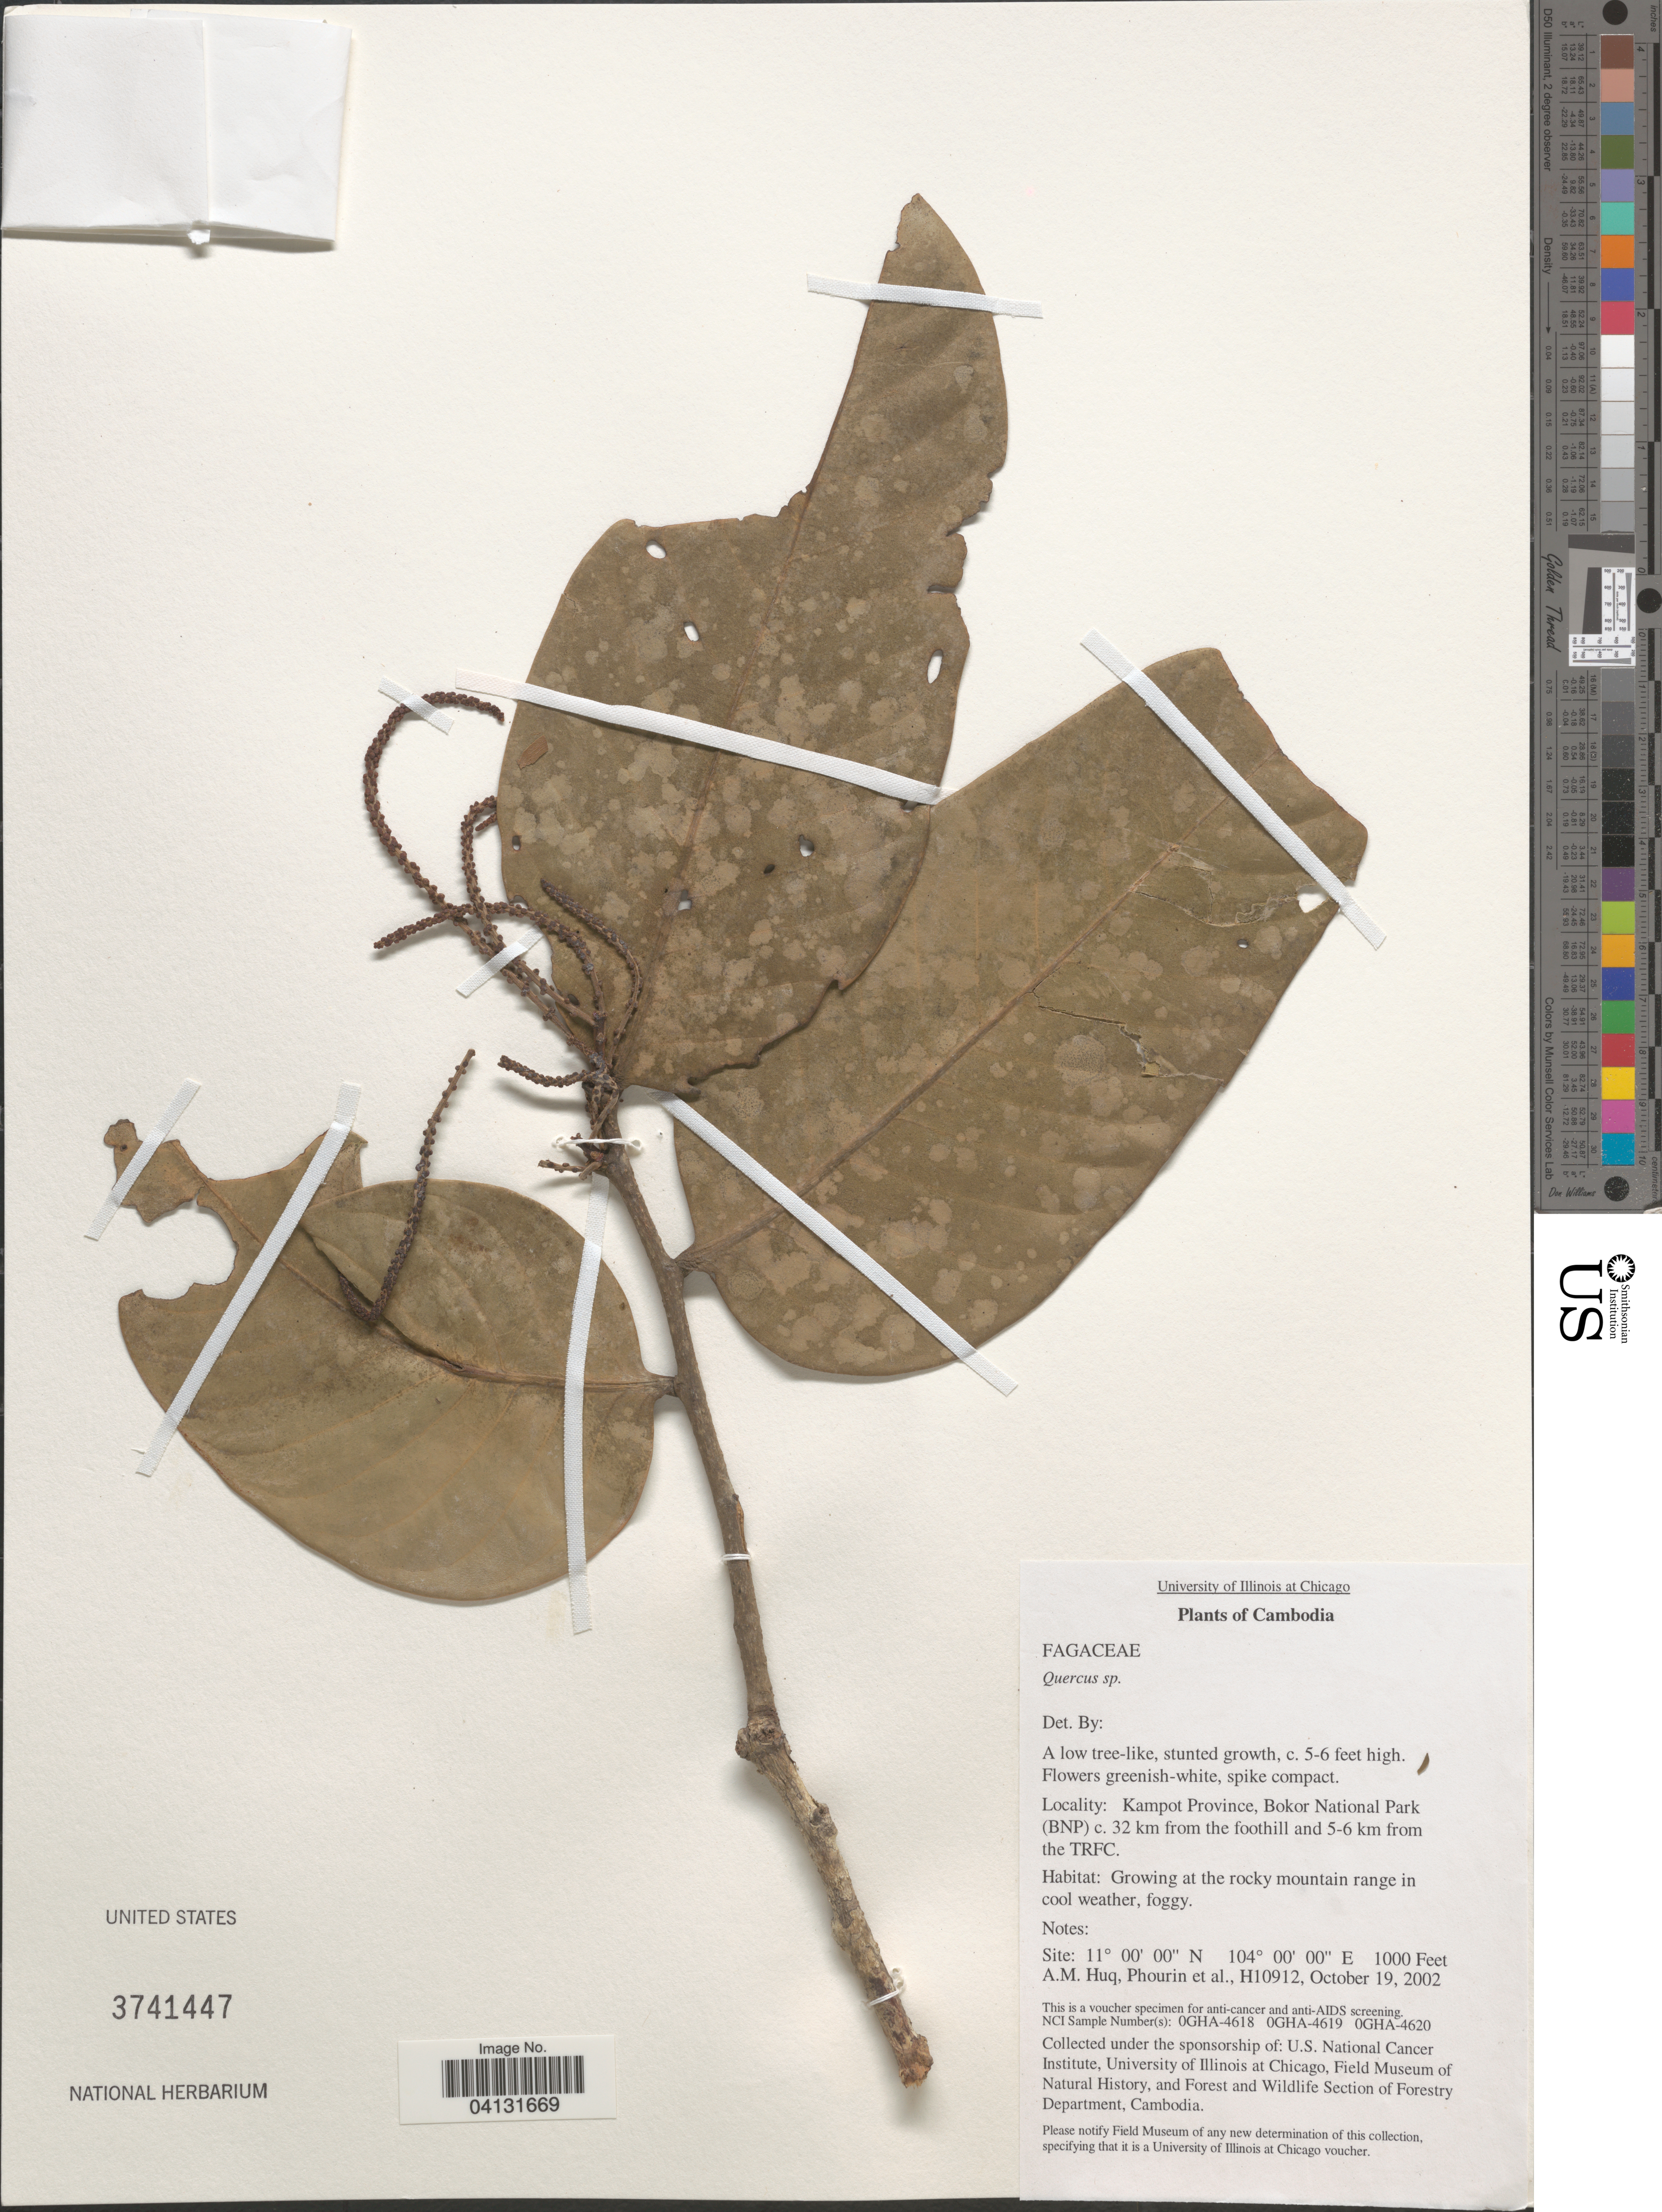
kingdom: Plantae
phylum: Tracheophyta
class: Magnoliopsida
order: Fagales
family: Fagaceae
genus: Quercus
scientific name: Quercus sp.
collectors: A. M. Huq, -- Phourin & et al.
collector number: H10912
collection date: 2002-10-19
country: Cambodia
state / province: Kâmpât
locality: Kampot Province, Bokor National Park (BNP) c. 32 km from the foothill and 5-6 km from the TRFC.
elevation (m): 305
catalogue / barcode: US 3741447